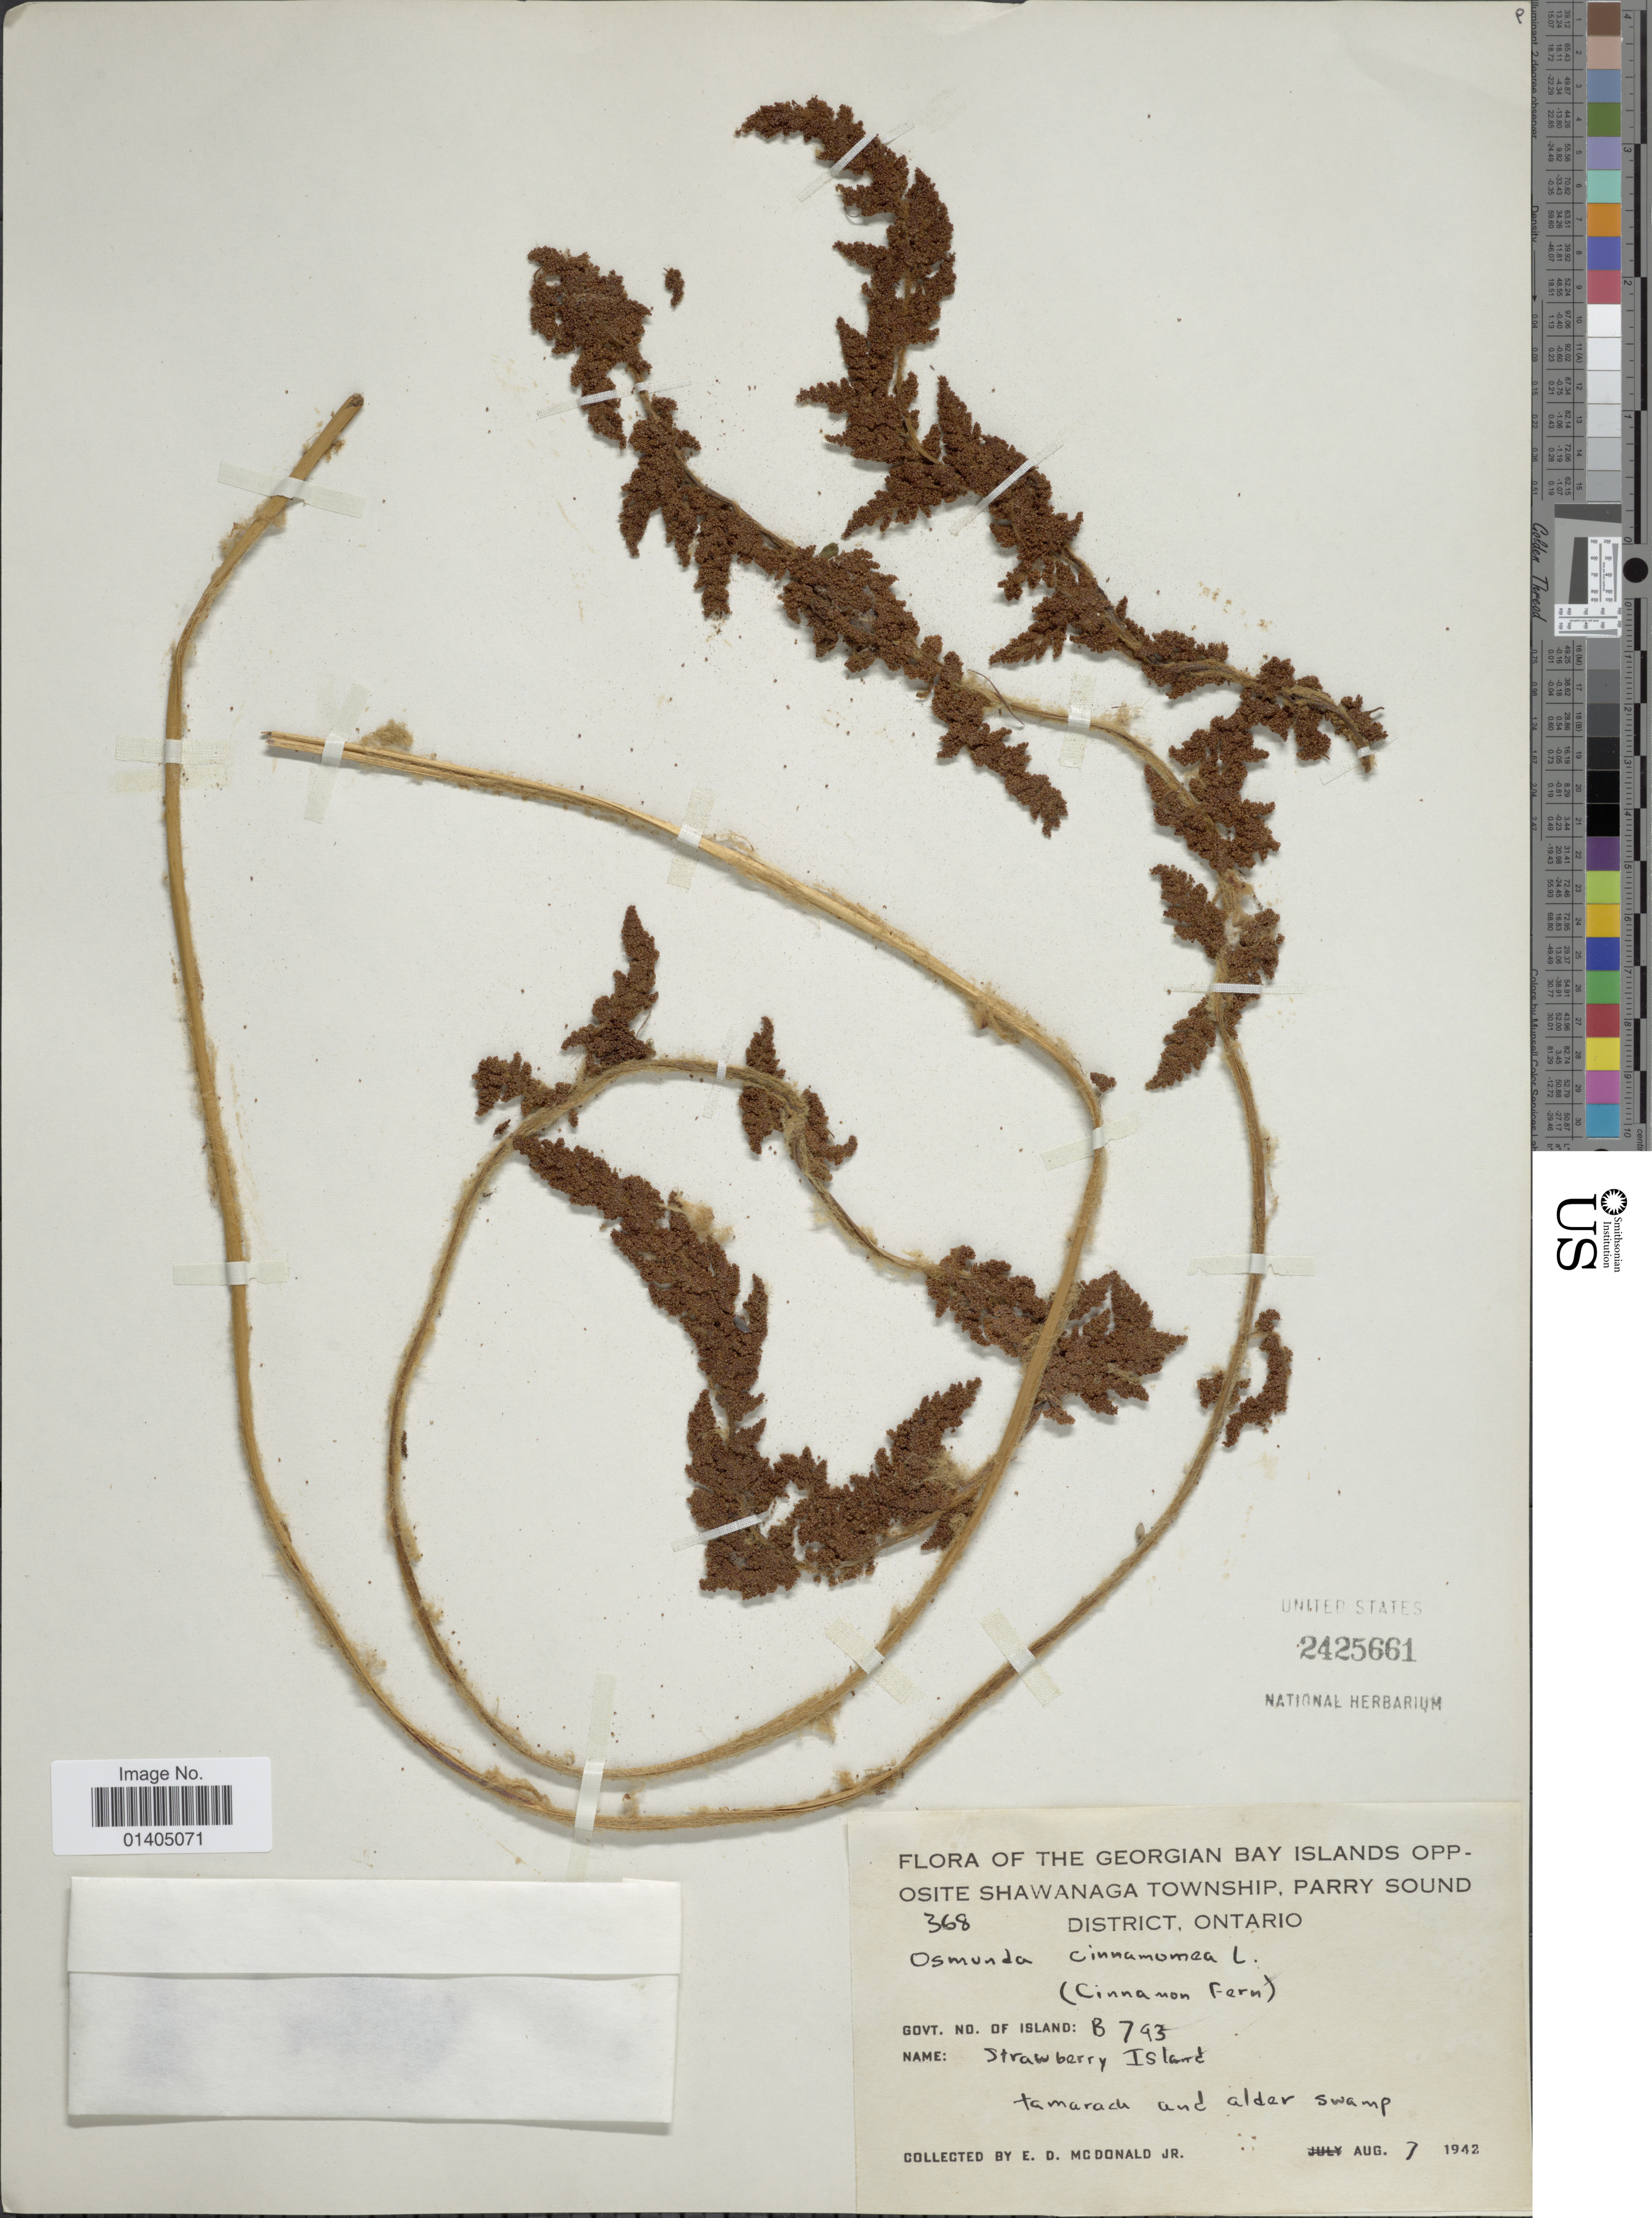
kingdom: Plantae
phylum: Tracheophyta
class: Polypodiopsida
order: Osmundales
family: Osmundaceae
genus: Osmundastrum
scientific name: Osmundastrum cinnamomeum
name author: (L.) C. Presl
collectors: E. D. McDonald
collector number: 368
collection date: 1942-08-07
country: Canada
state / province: Ontario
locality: The Georgian Bay Islands Opposite Shawanaga Township, Parry Sound District, Strawberry Island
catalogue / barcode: US 2425661